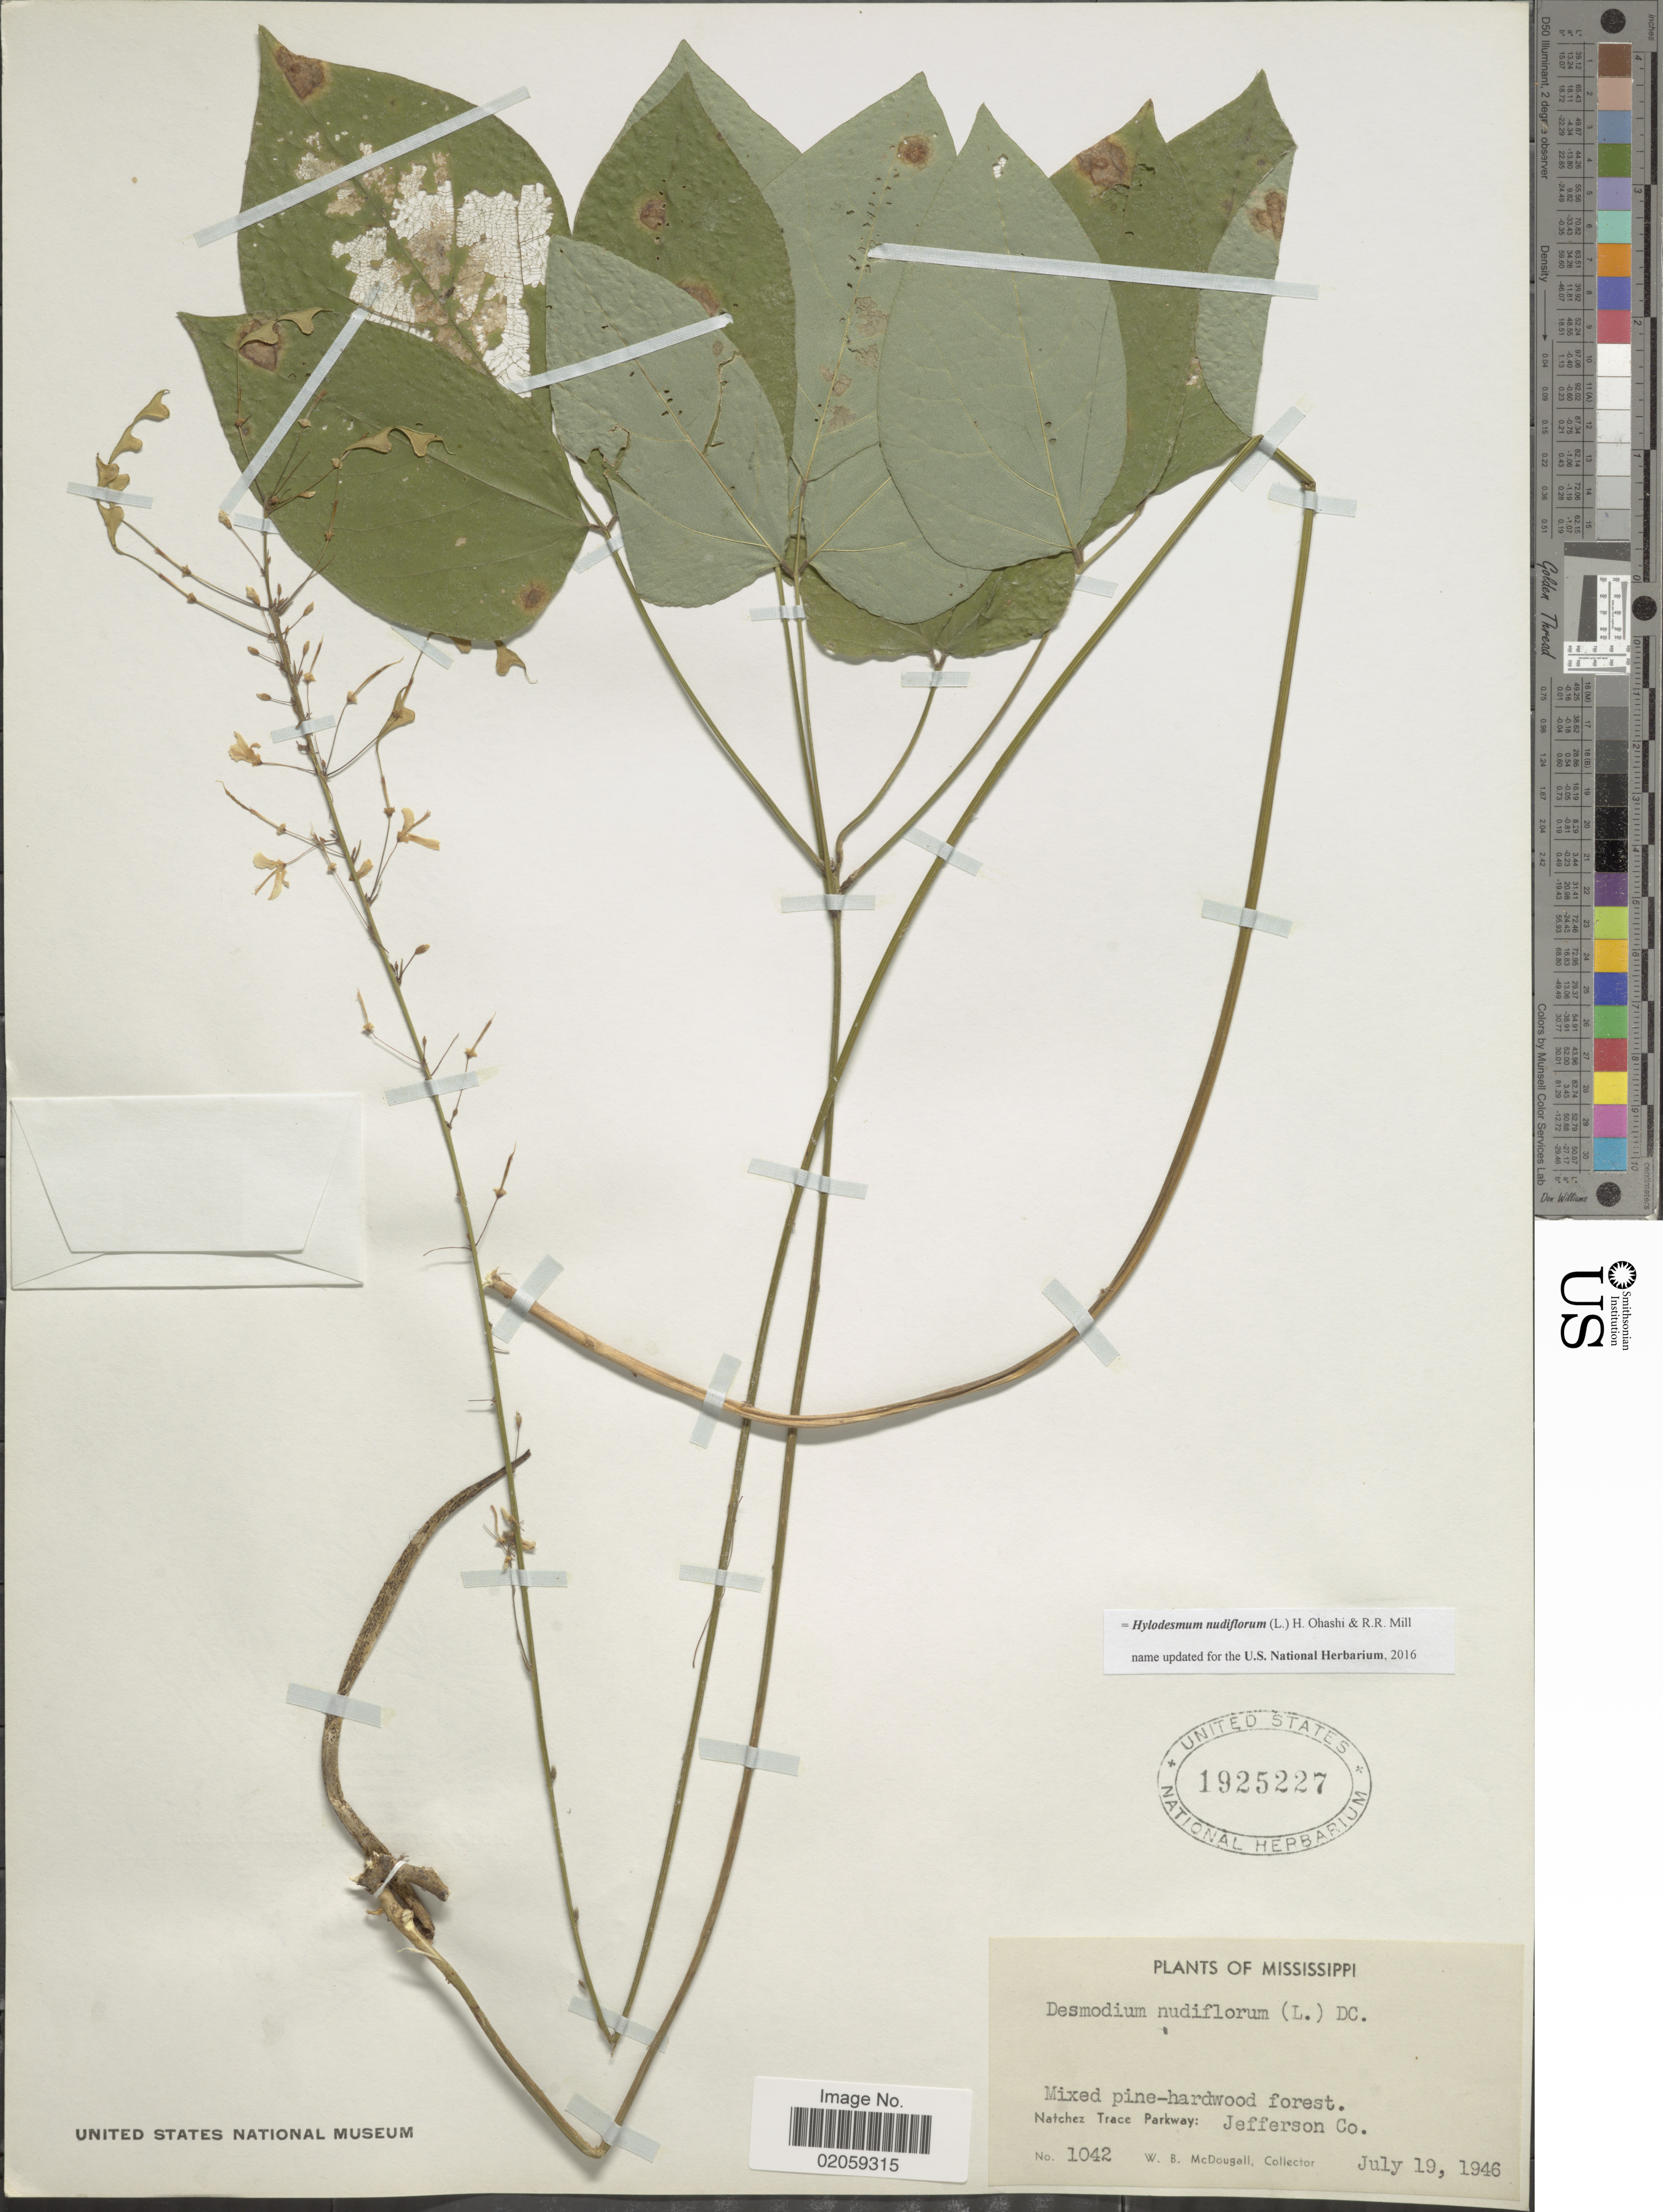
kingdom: Plantae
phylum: Tracheophyta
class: Magnoliopsida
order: Fabales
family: Fabaceae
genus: Hylodesmum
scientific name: Hylodesmum nudiflorum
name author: (L.) H. Ohashi & R.R. Mill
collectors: W. B. McDougall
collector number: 1042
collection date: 1946-07-19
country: United States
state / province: Mississippi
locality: Natchez Trace Parkway, Jefferson Co.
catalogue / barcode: US 1925227